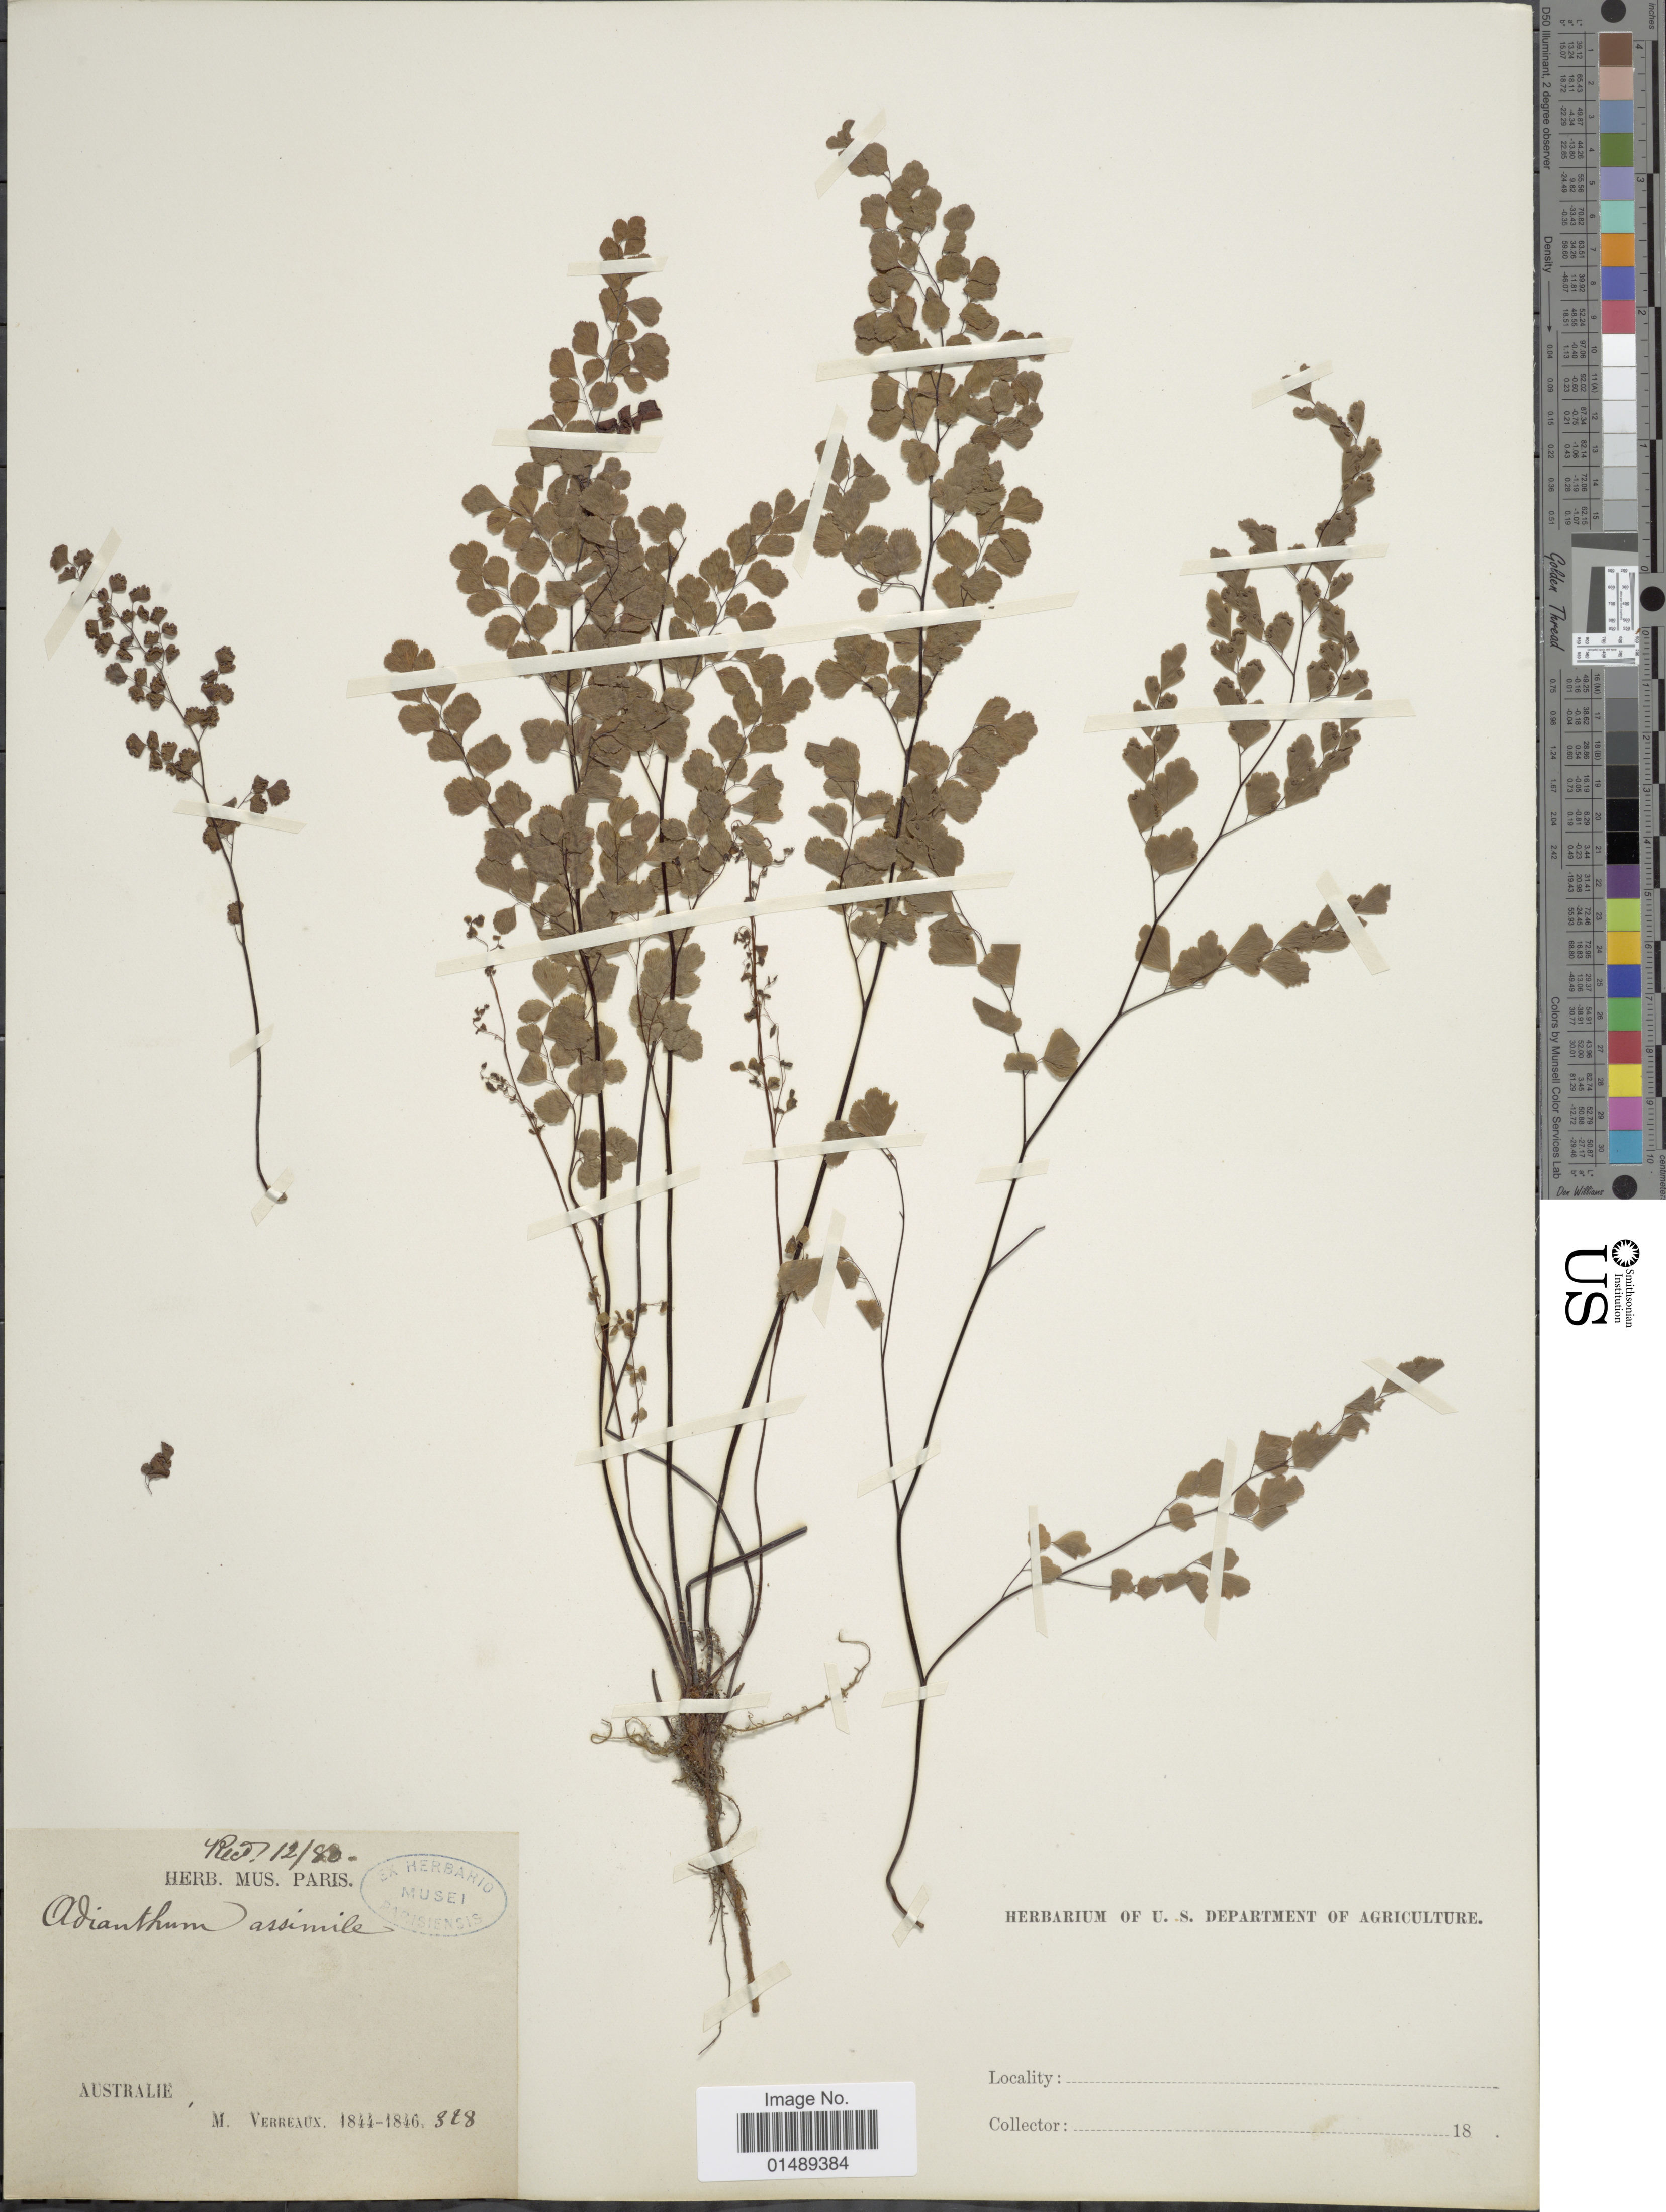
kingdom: Plantae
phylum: Tracheophyta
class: Polypodiopsida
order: Polypodiales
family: Pteridaceae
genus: Adiantum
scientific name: Adiantum poiretii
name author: Wikstr.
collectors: M. Verreaux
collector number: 328*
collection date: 1844/1846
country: Australia